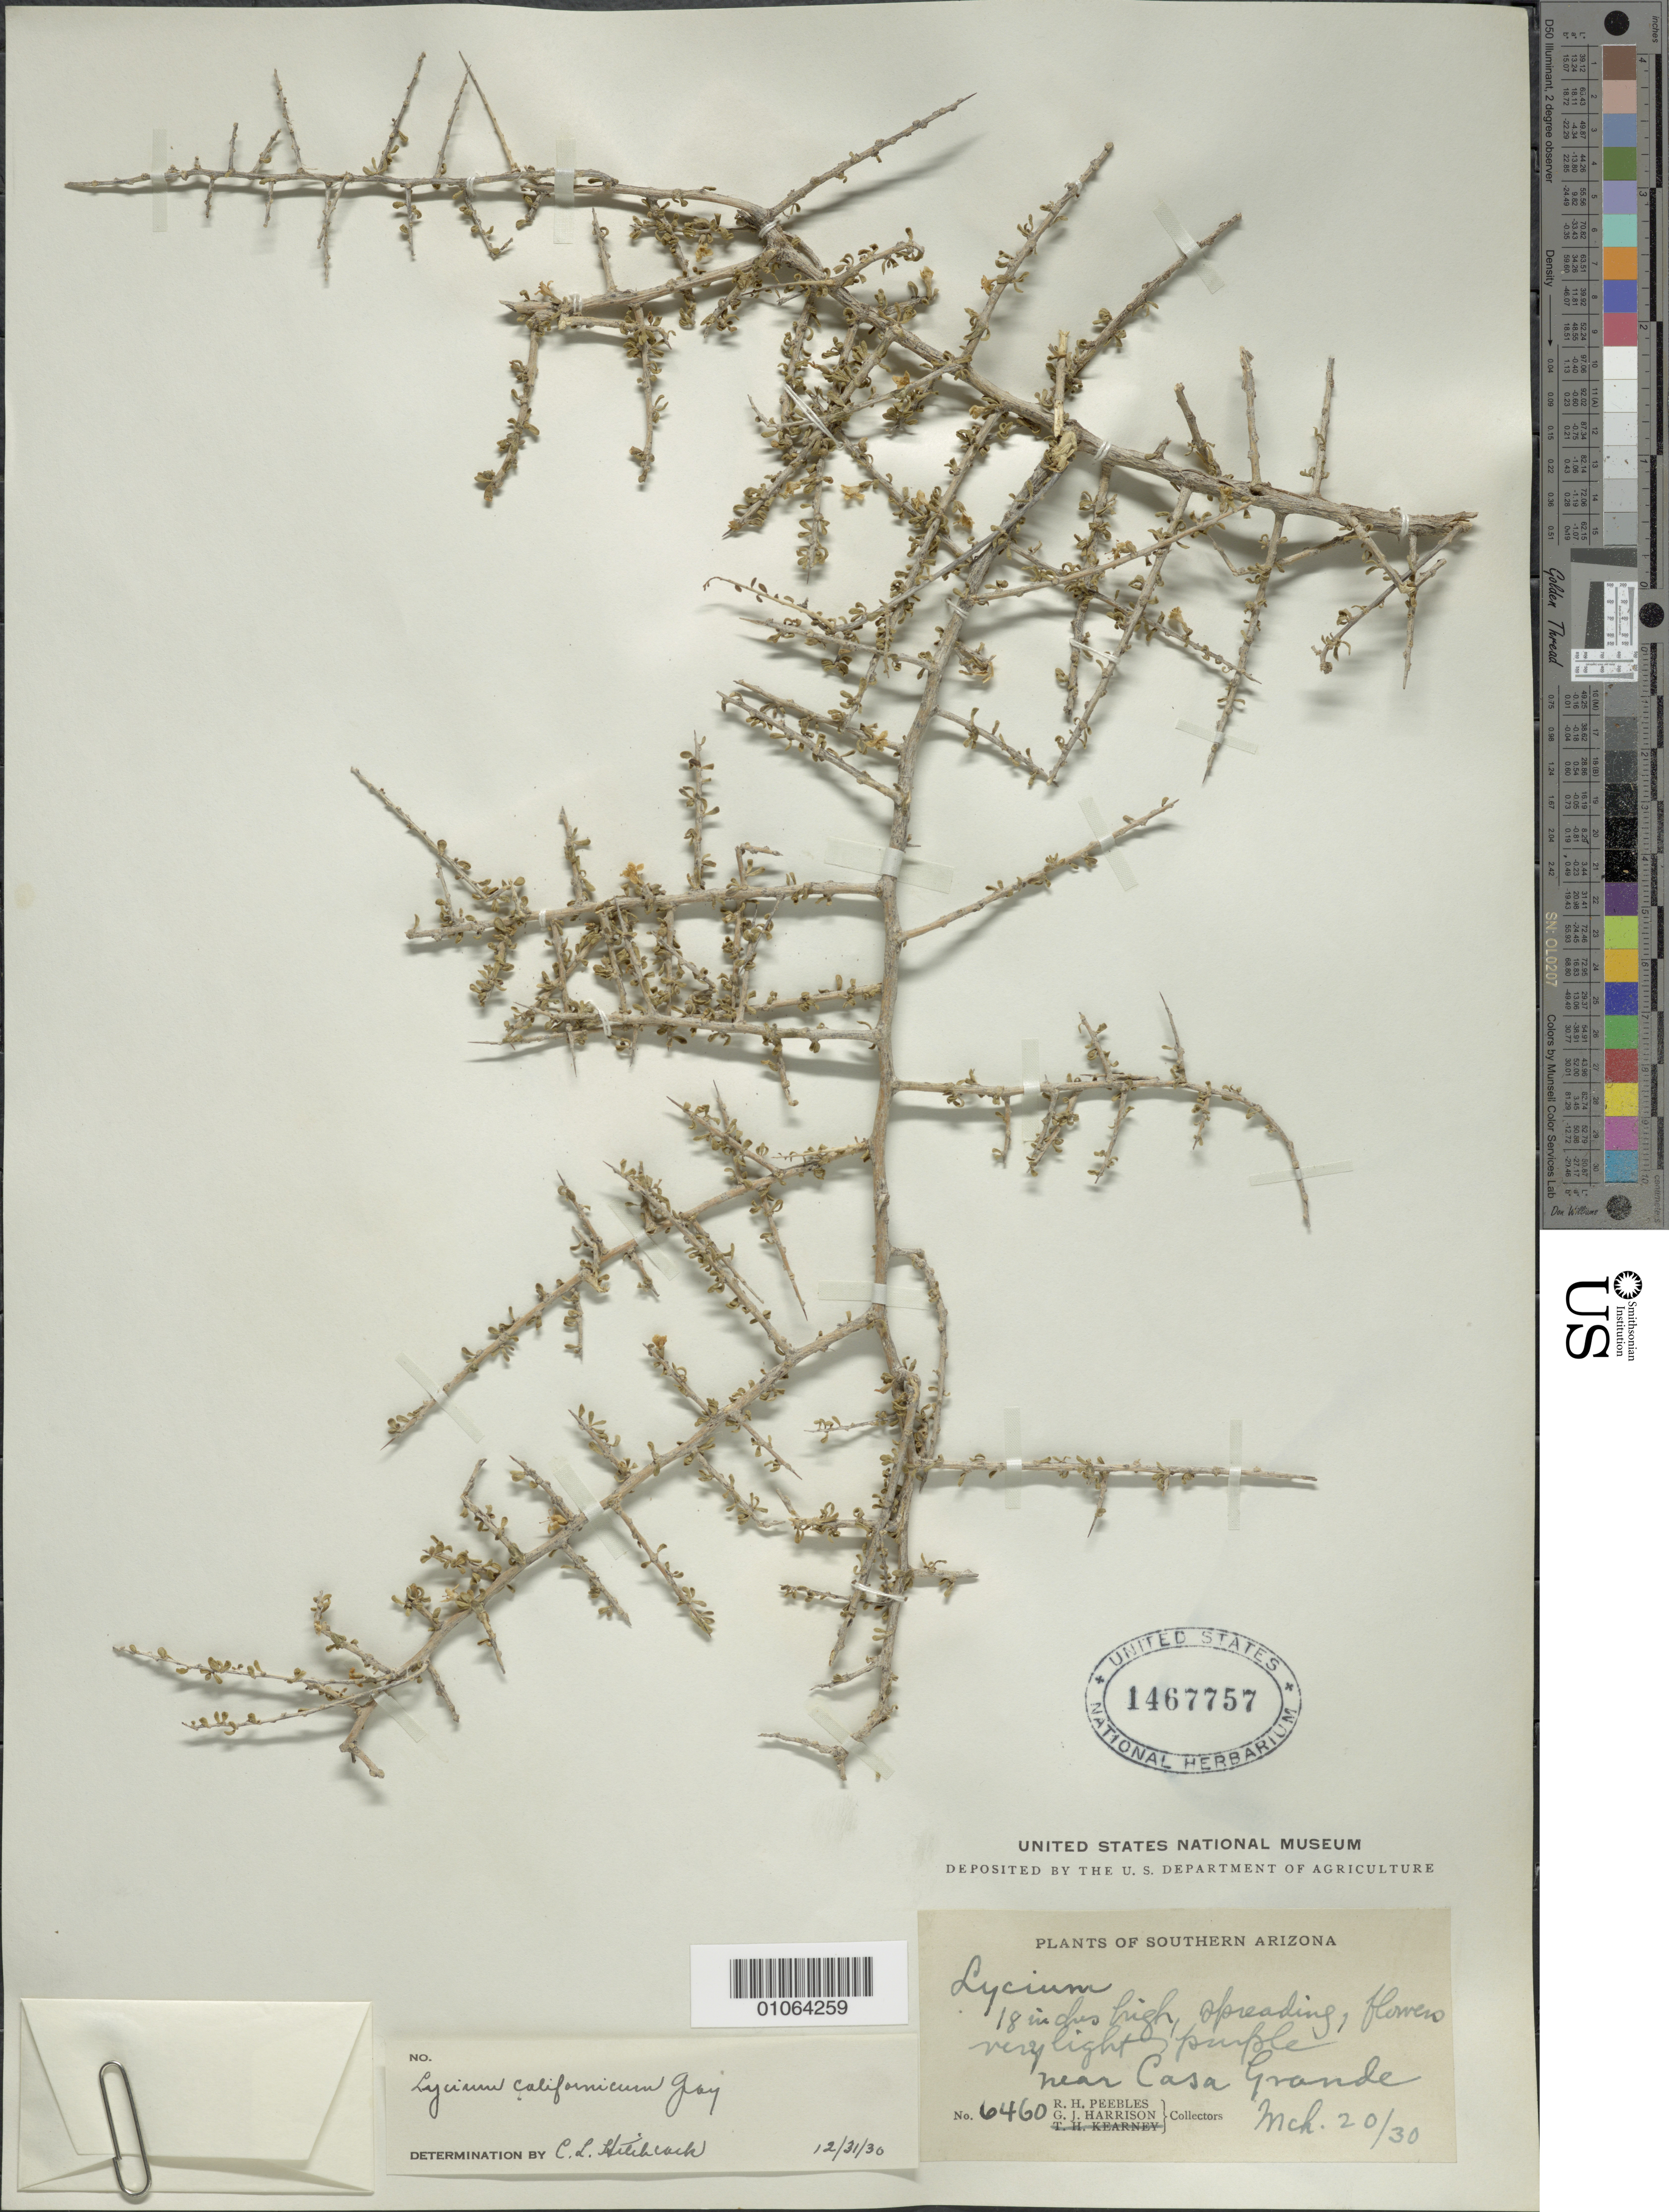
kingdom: Plantae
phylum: Tracheophyta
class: Magnoliopsida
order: Solanales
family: Solanaceae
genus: Lycium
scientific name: Lycium californicum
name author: Nutt. ex A. Gray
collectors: R. H. Peebles & G. J. Harrison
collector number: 6460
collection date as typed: Transcribed d/m/y: 20/3/30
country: United States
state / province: Arizona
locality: Southern Arizona, near Casa Grande.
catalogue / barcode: US 1467757